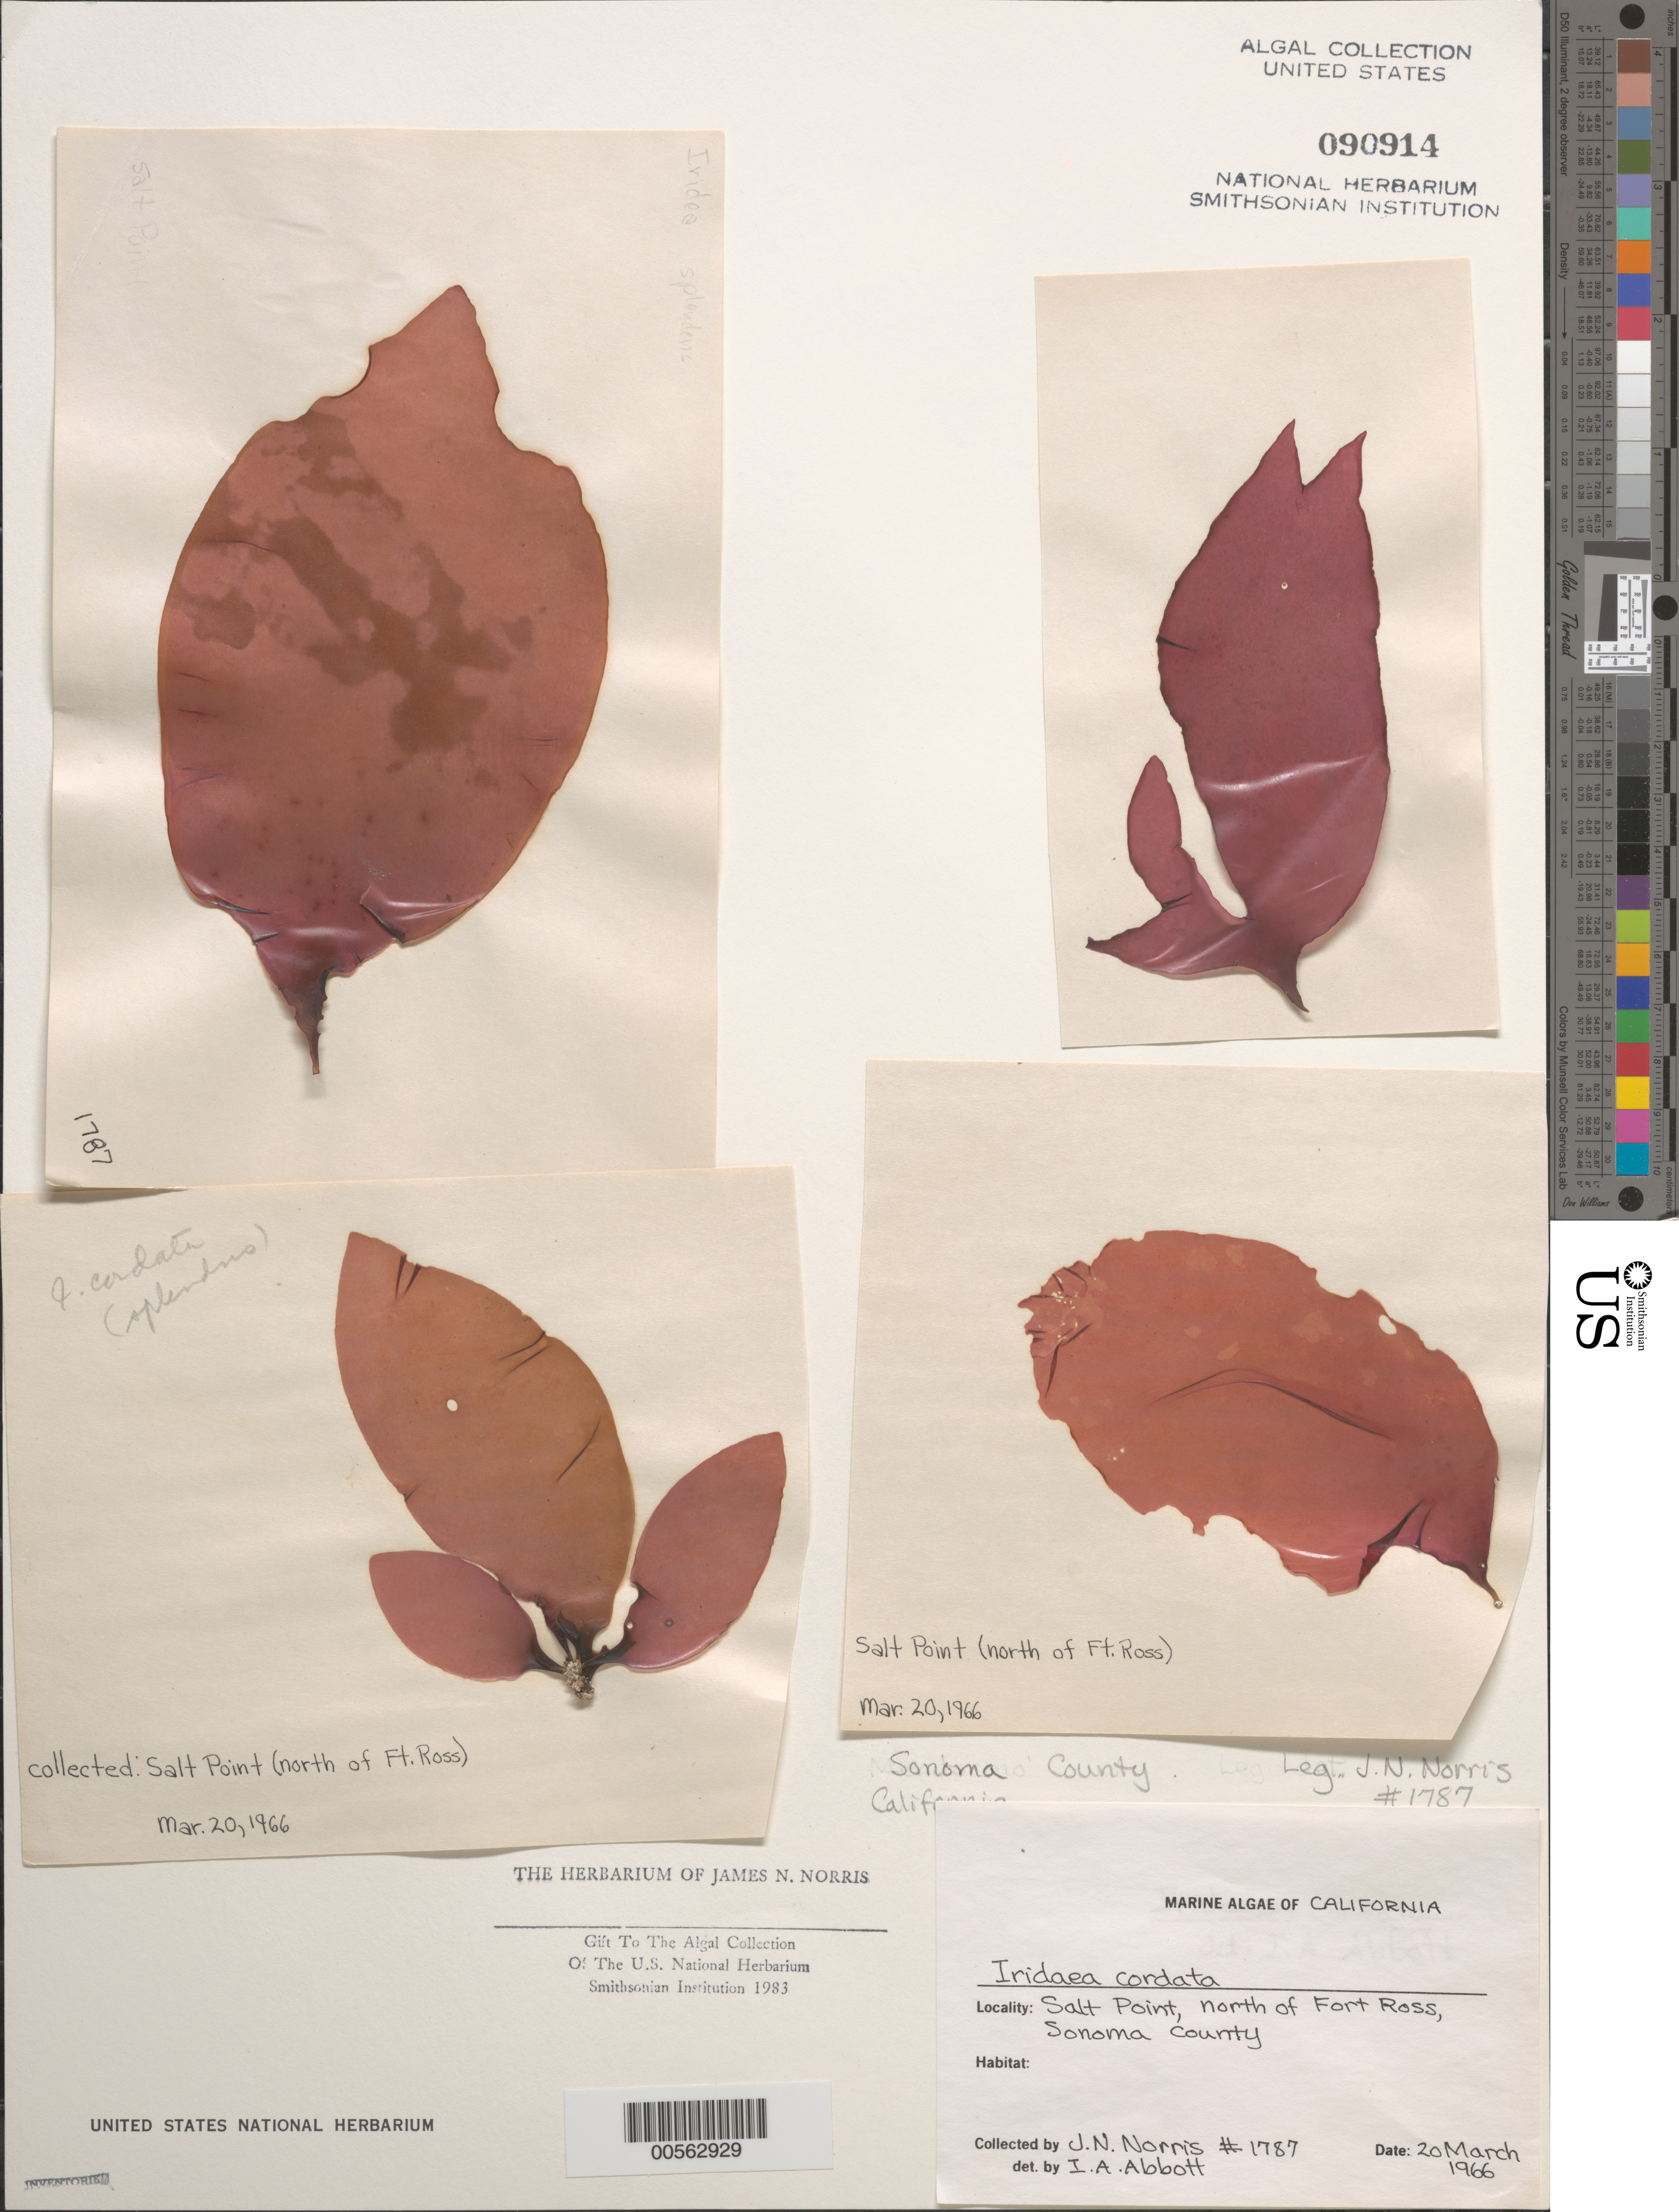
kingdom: Plantae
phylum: Rhodophyta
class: Florideophyceae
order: Gigartinales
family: Gigartinaceae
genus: Iridaea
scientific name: Iridaea cordata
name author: (Turner) Bory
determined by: Abbott, Isabella A.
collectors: J. N. Norris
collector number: JN-1787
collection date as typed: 20 Mar 1966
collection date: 1966-03-20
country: United States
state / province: California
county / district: Sonoma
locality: Salt Point, north of Fort Ross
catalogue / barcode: US 90914